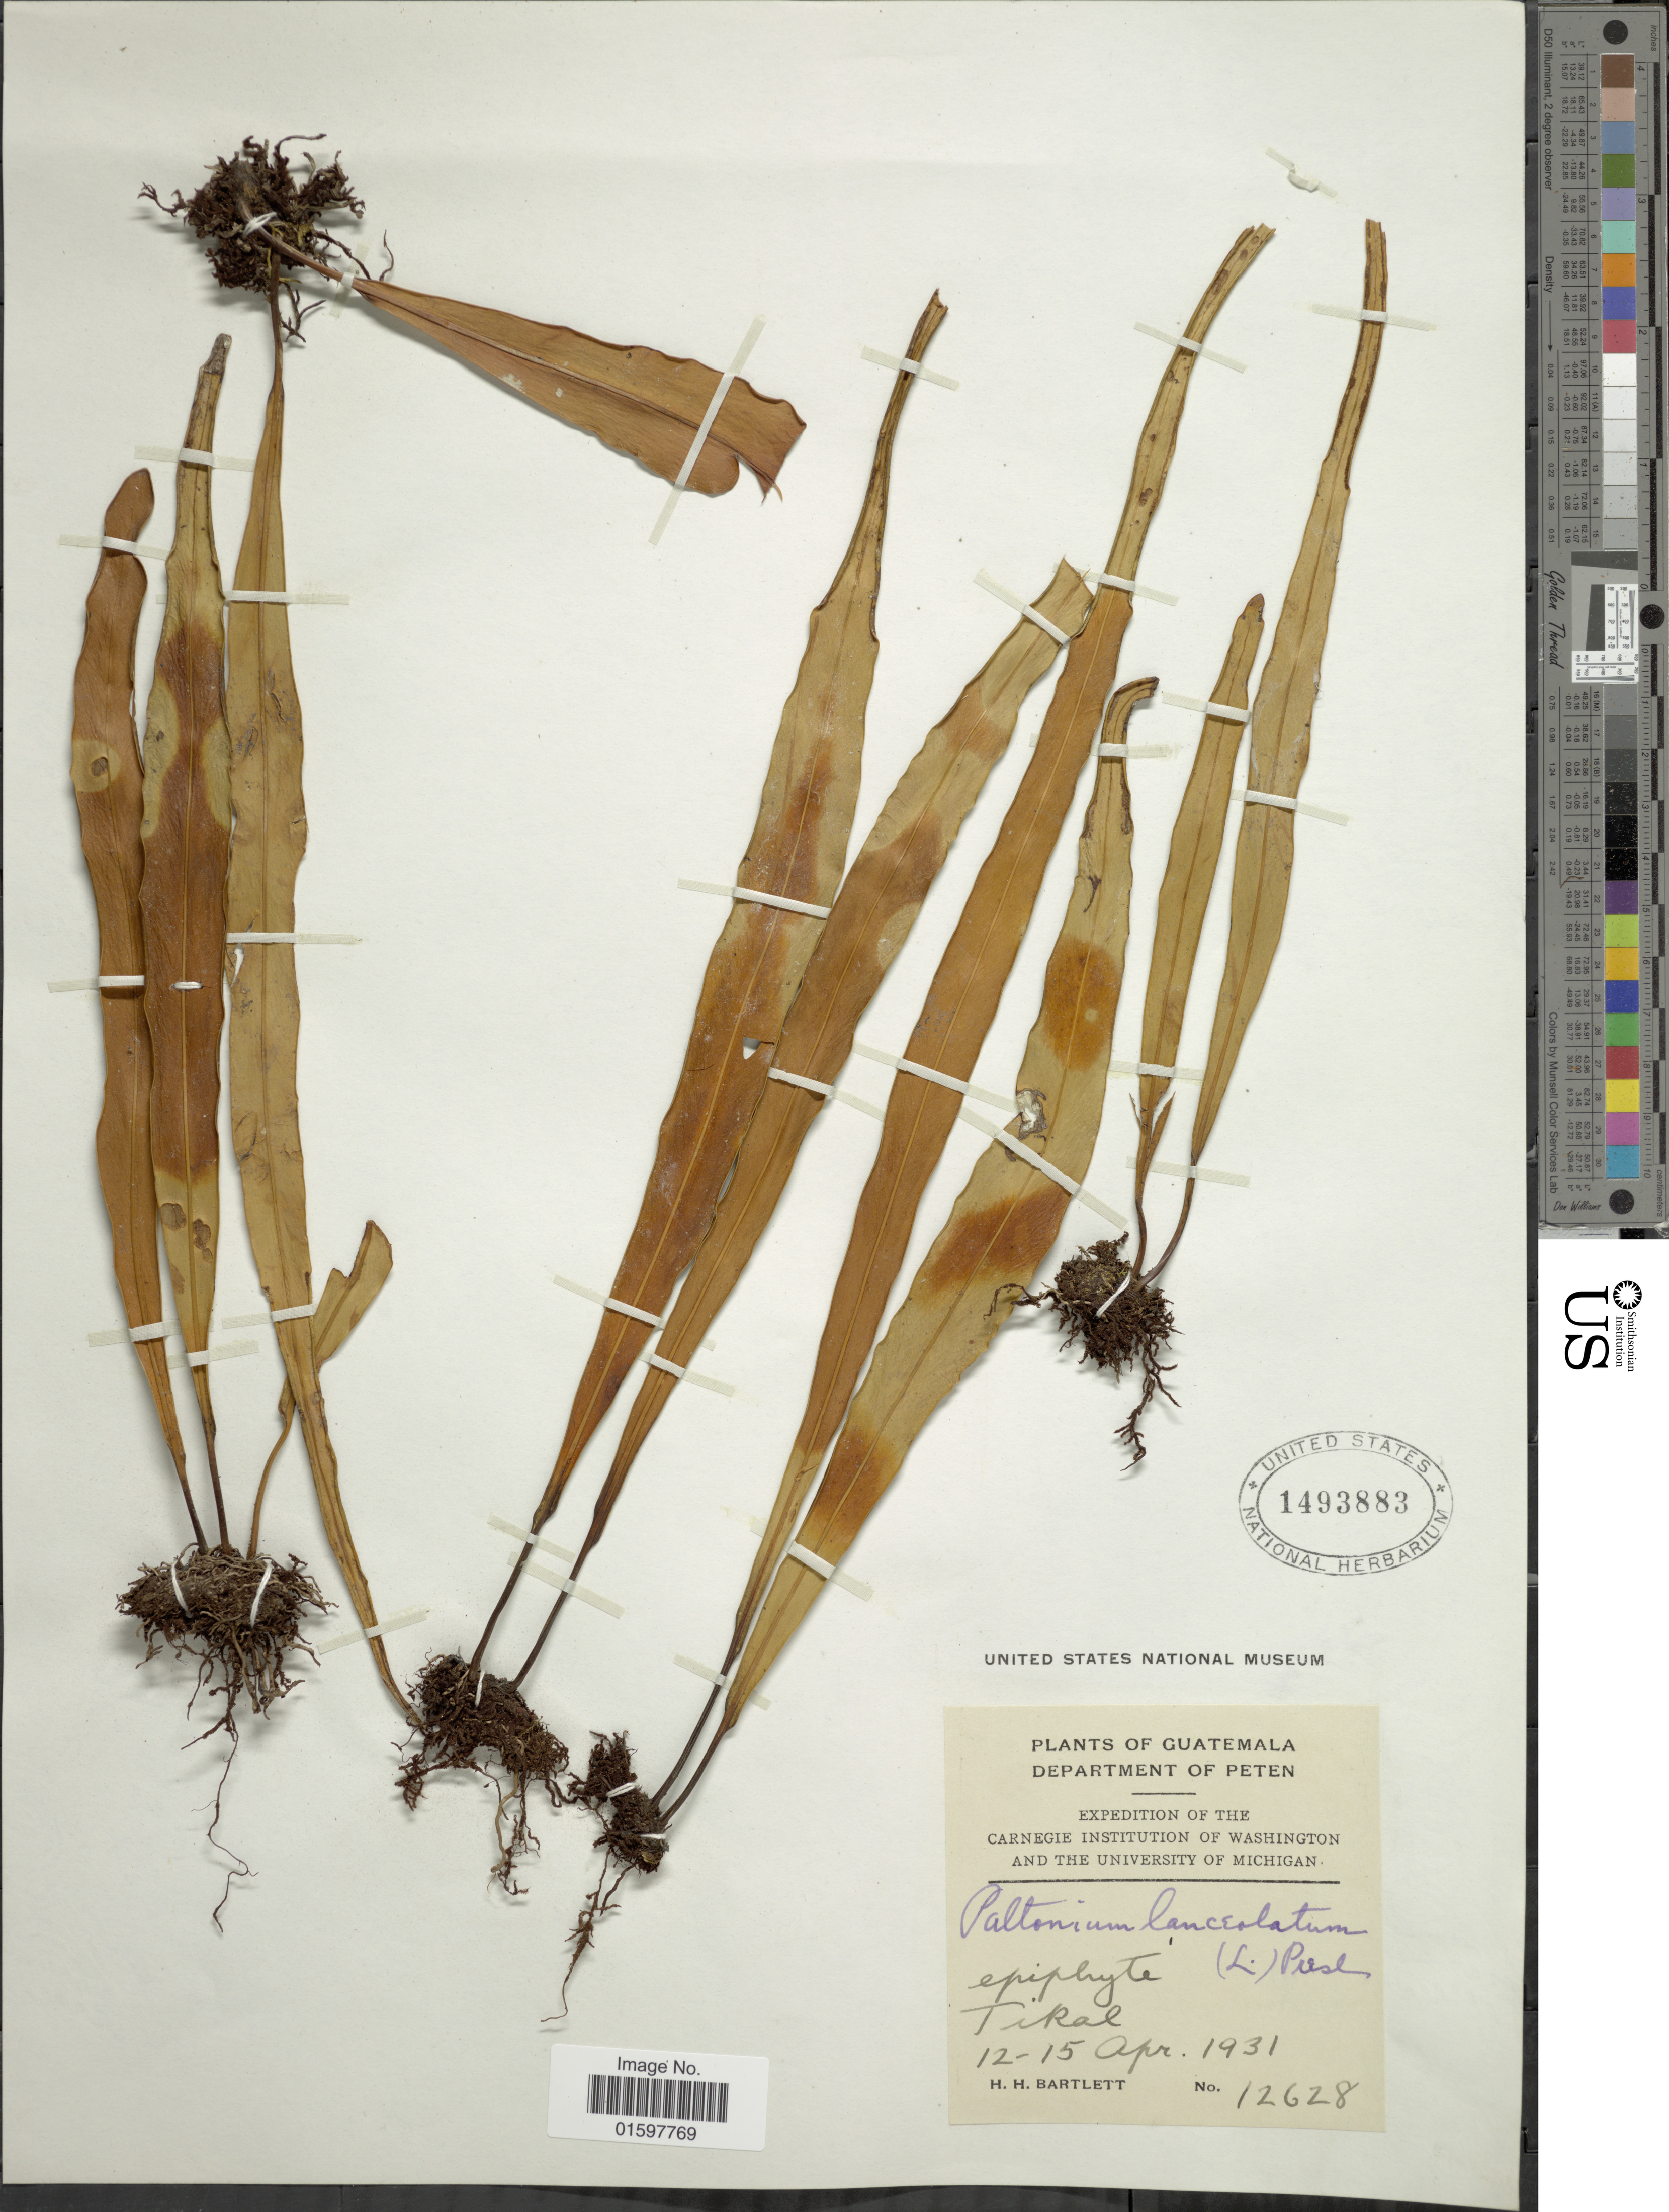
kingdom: Plantae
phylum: Tracheophyta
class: Polypodiopsida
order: Polypodiales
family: Polypodiaceae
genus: Pleopeltis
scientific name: Pleopeltis marginata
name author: A.R. Sm. & Tejero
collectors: H. H. Bartlett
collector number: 12628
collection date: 1931-04-12/1931-04-15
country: Guatemala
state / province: El Petén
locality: Tikal.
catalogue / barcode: US 1493883